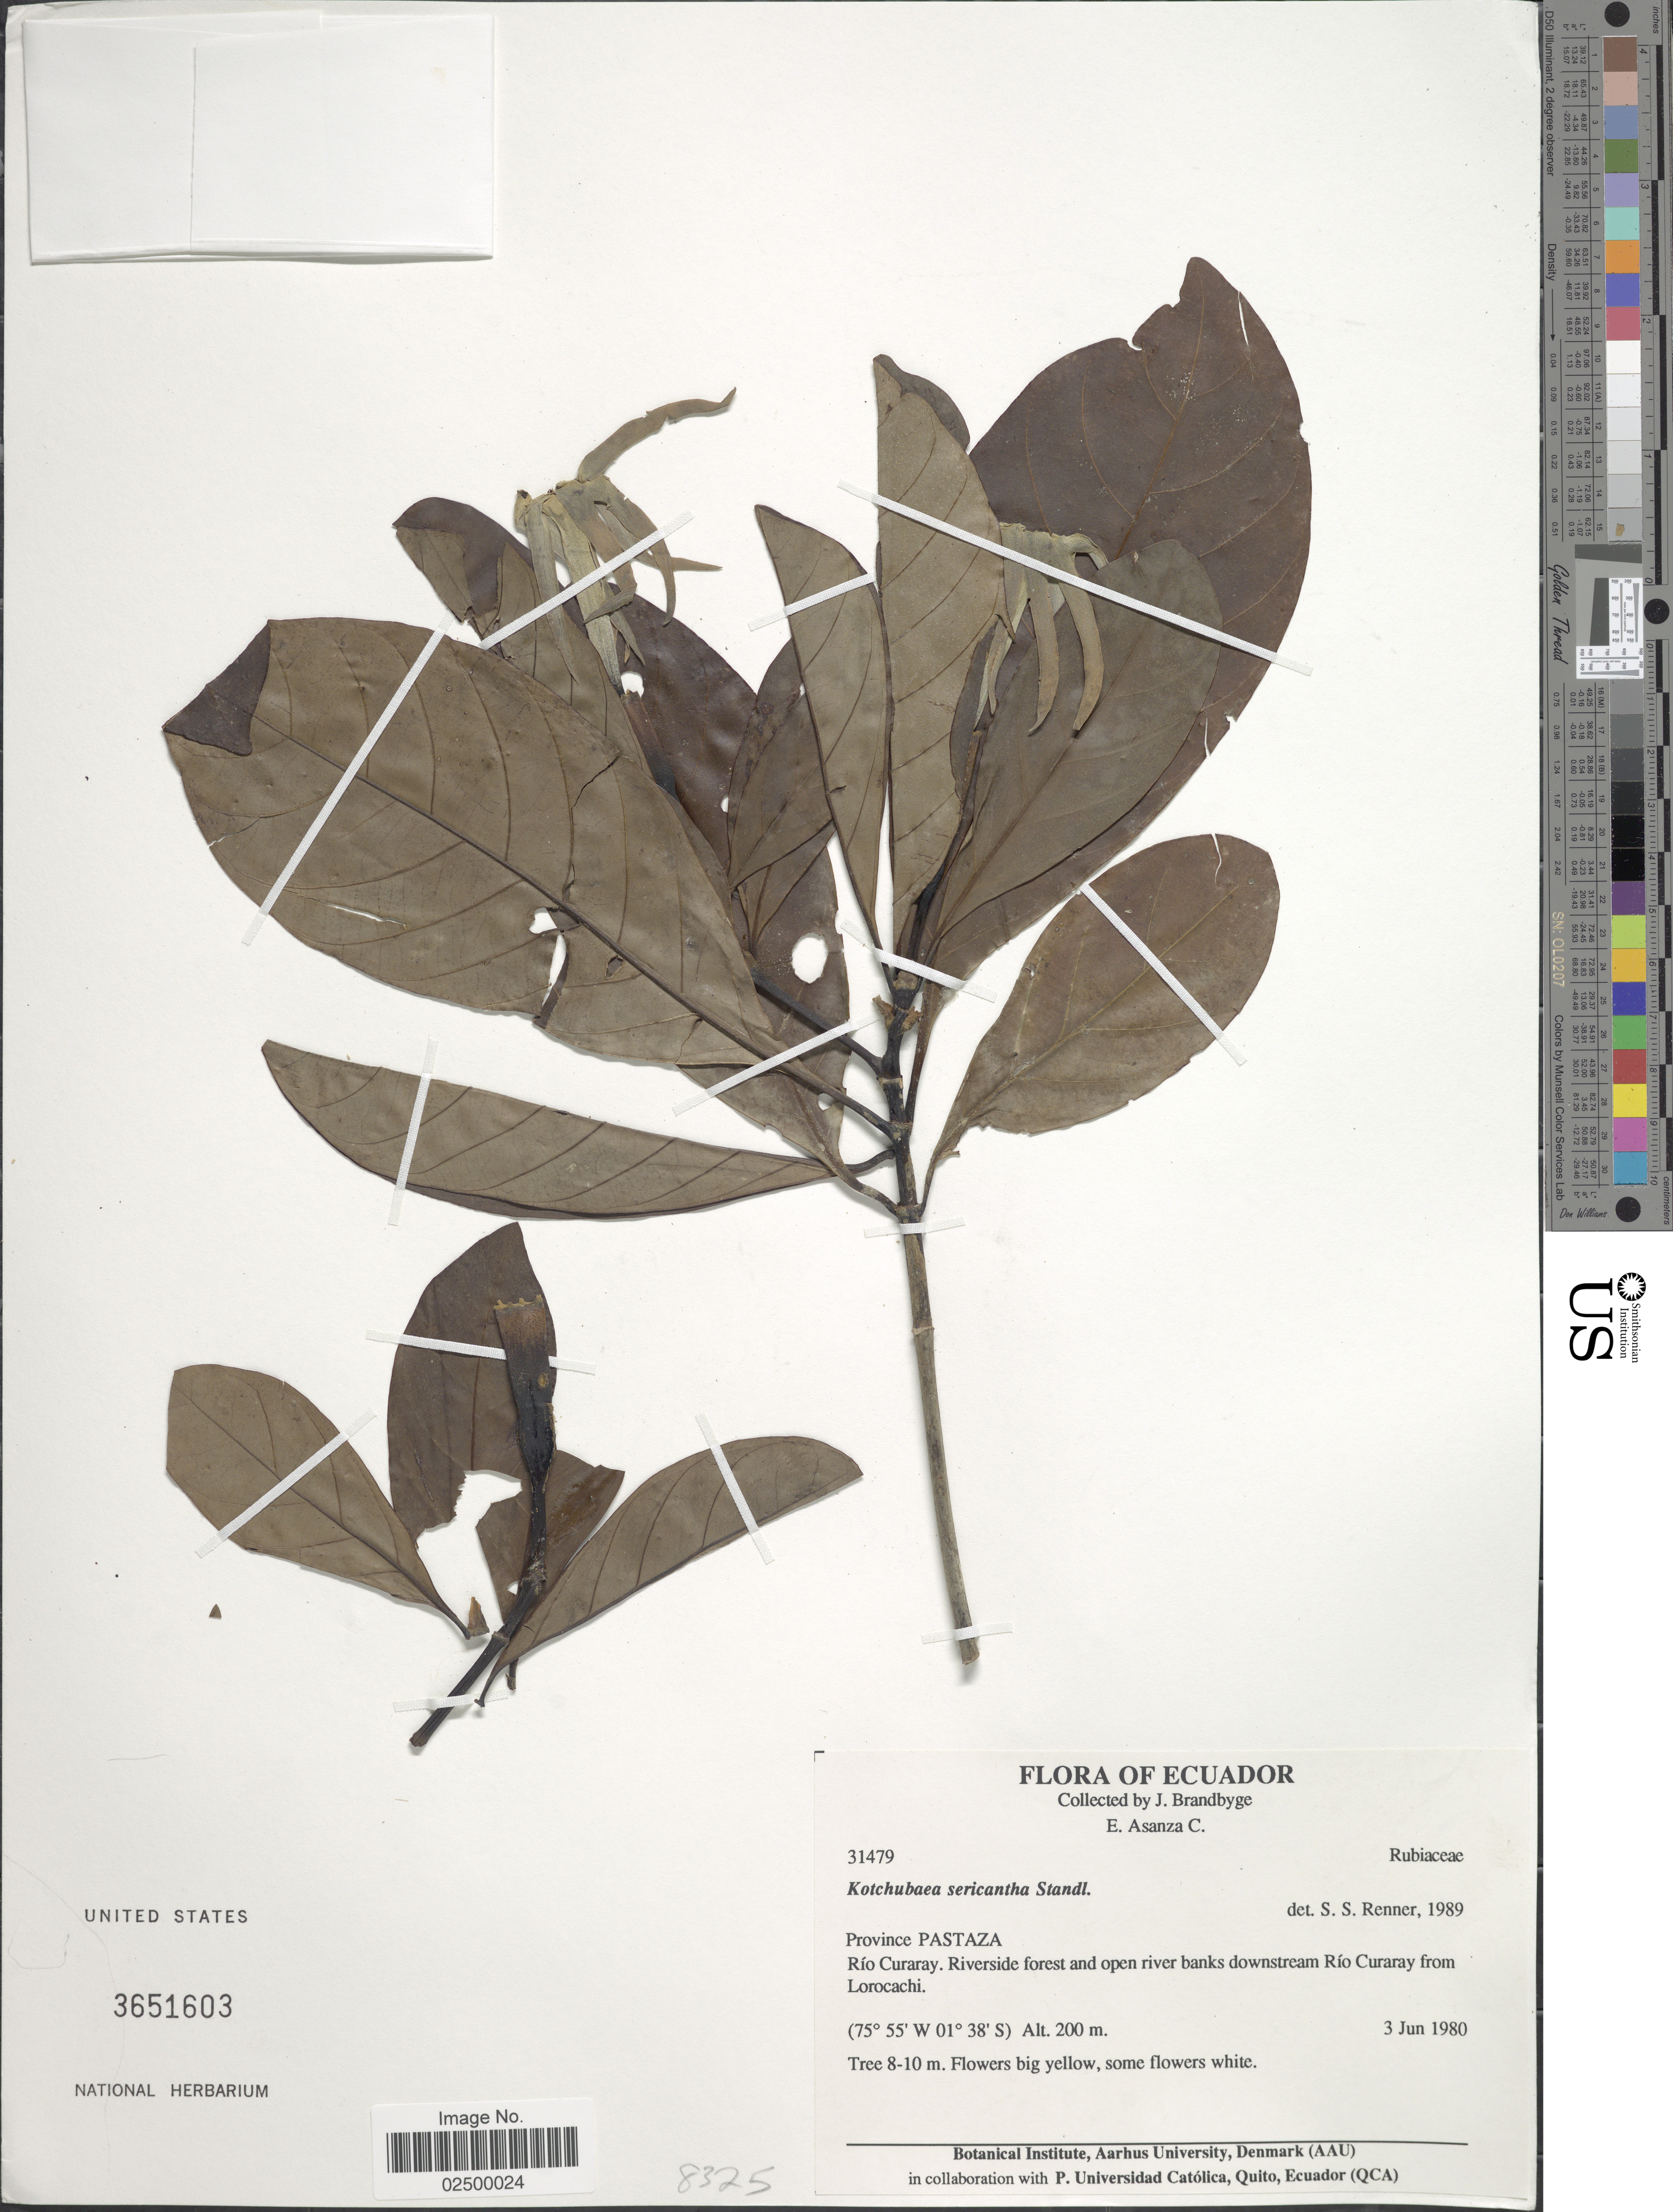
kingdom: Plantae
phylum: Tracheophyta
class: Magnoliopsida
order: Gentianales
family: Rubiaceae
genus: Kutchubaea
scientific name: Kutchubaea sericantha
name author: Standl.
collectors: J. Brandbyge & E. Asanza C.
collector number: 31479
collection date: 1980-06-03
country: Ecuador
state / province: Pastaza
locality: Rio Curaray, Riverside forest and open river banks downstream Rio Curaray from Lorocachi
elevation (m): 200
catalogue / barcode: US 3651603